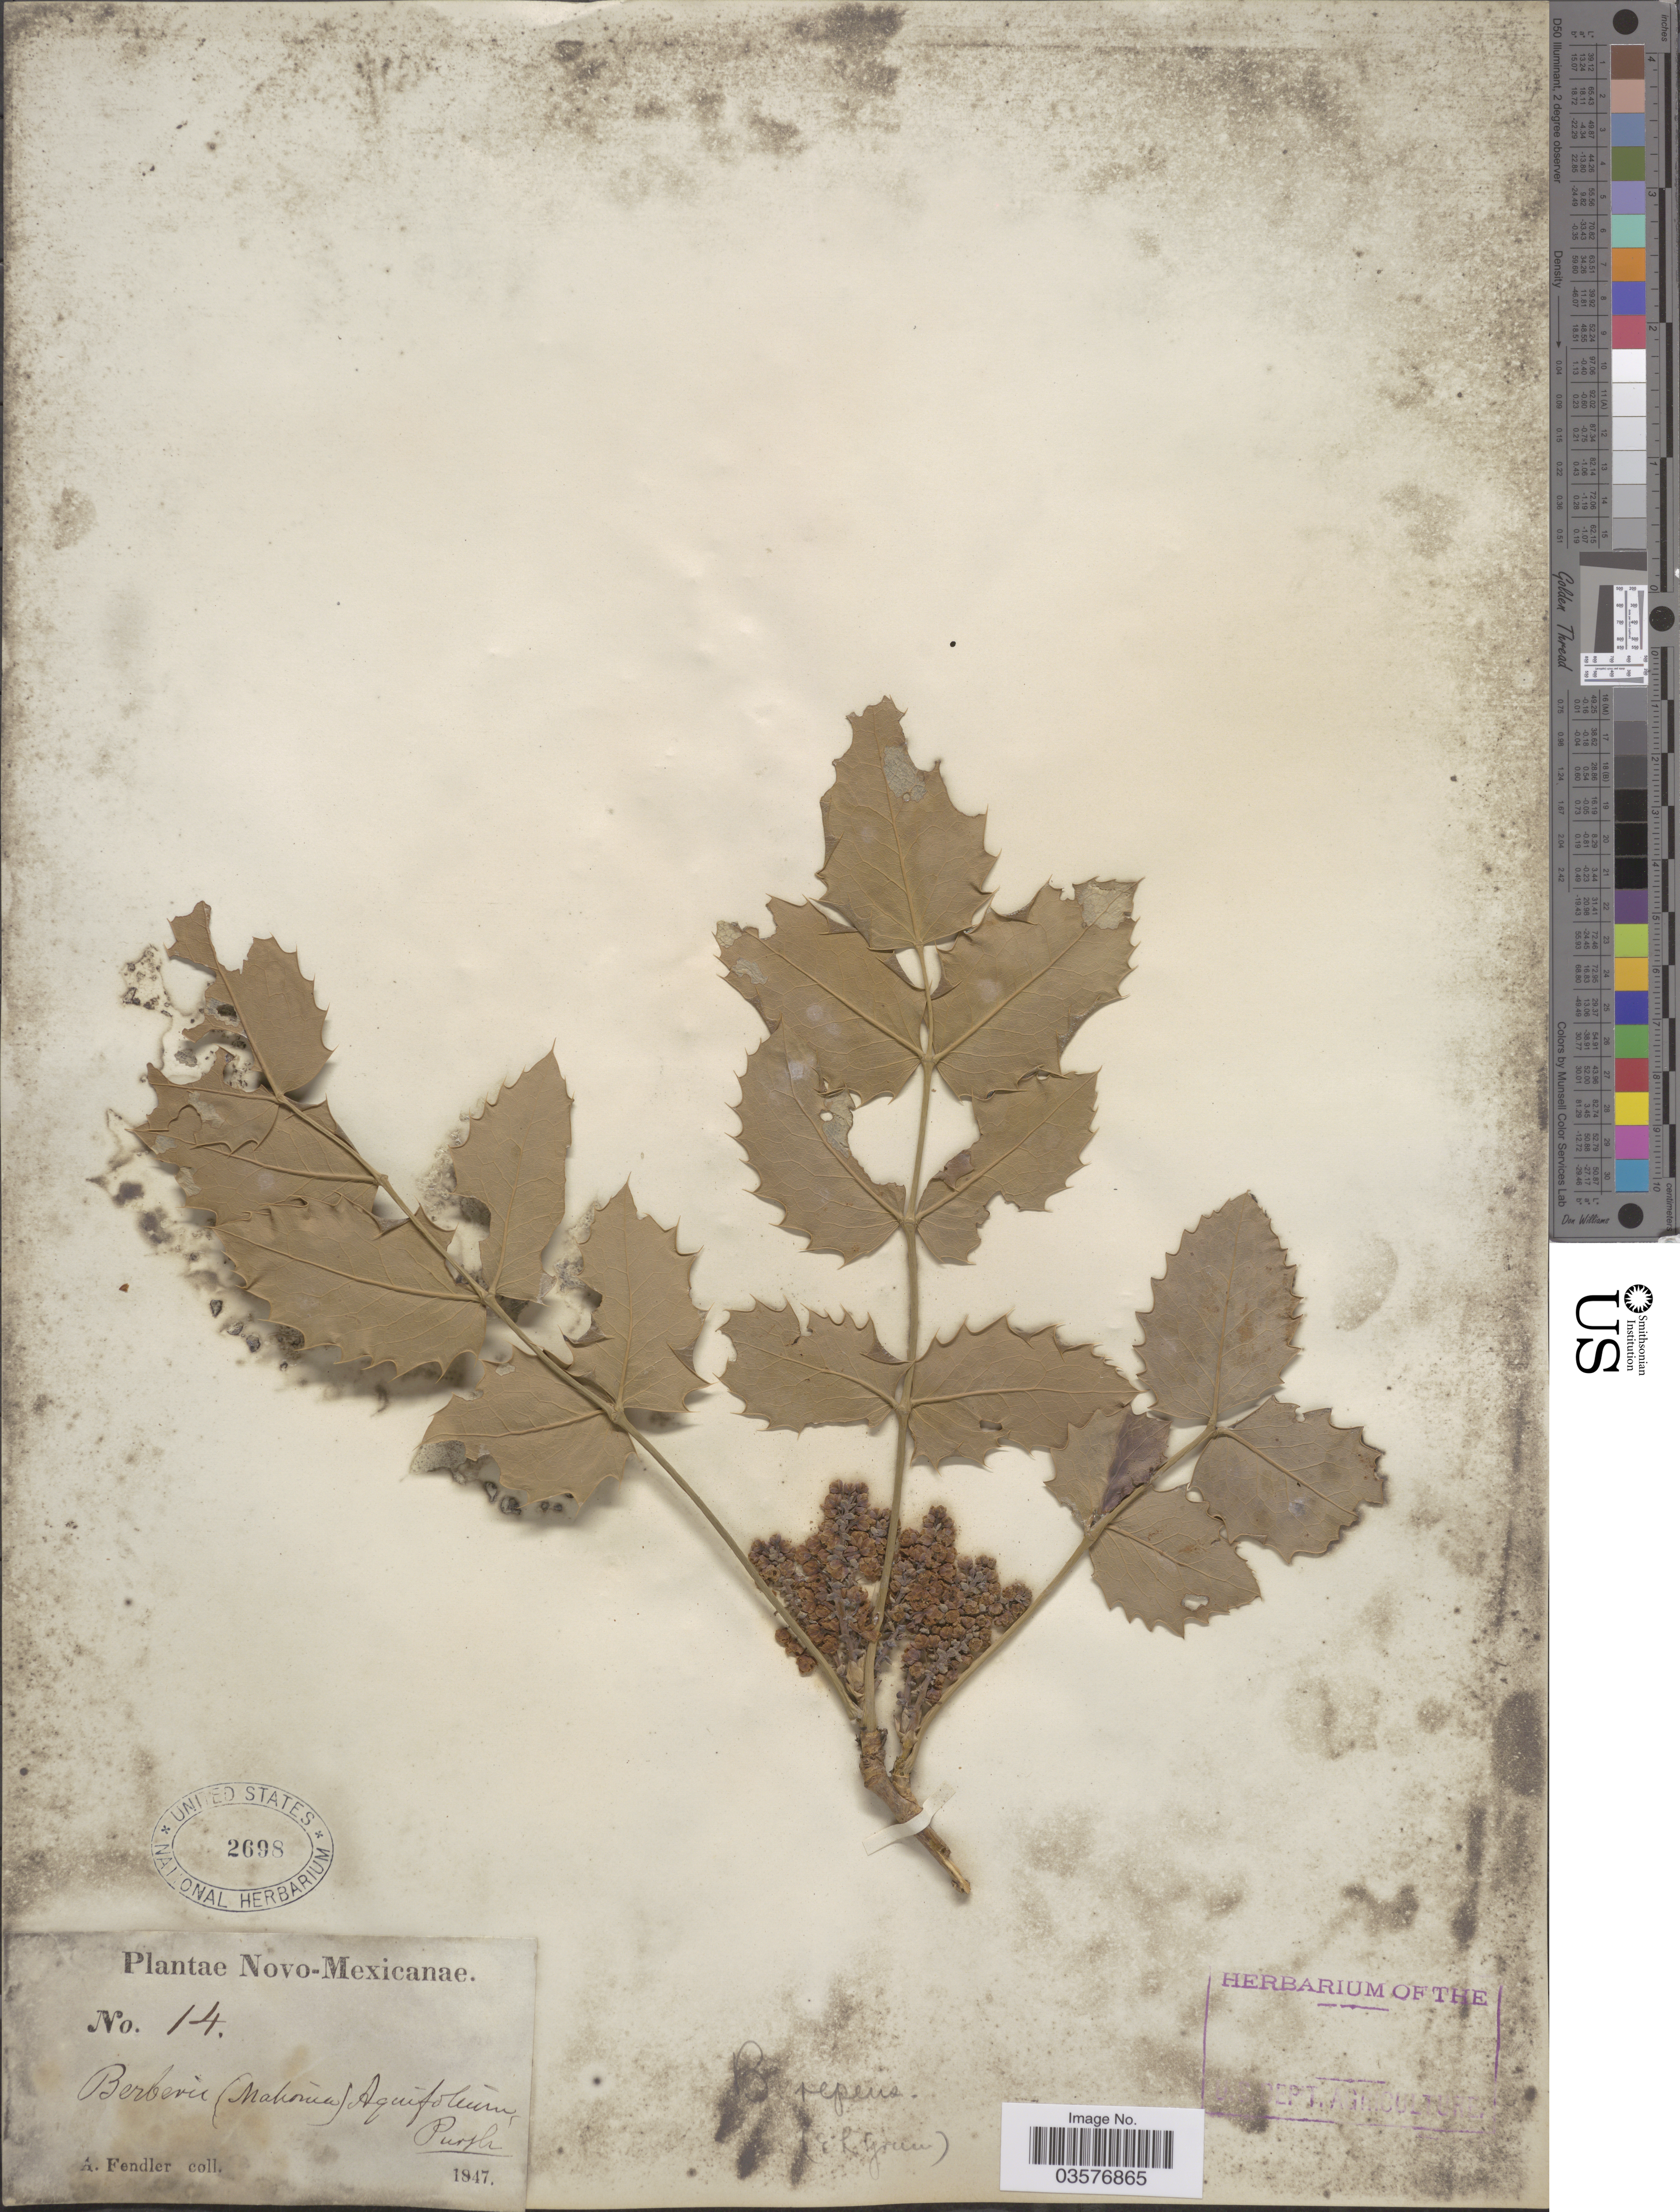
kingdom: Plantae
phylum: Tracheophyta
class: Magnoliopsida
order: Ranunculales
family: Berberidaceae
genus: Mahonia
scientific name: Mahonia repens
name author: (Lindl.) G. Don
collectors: A. Fendler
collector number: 14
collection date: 1847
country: United States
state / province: New Mexico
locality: Novo-Mexicanae.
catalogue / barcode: US 2698